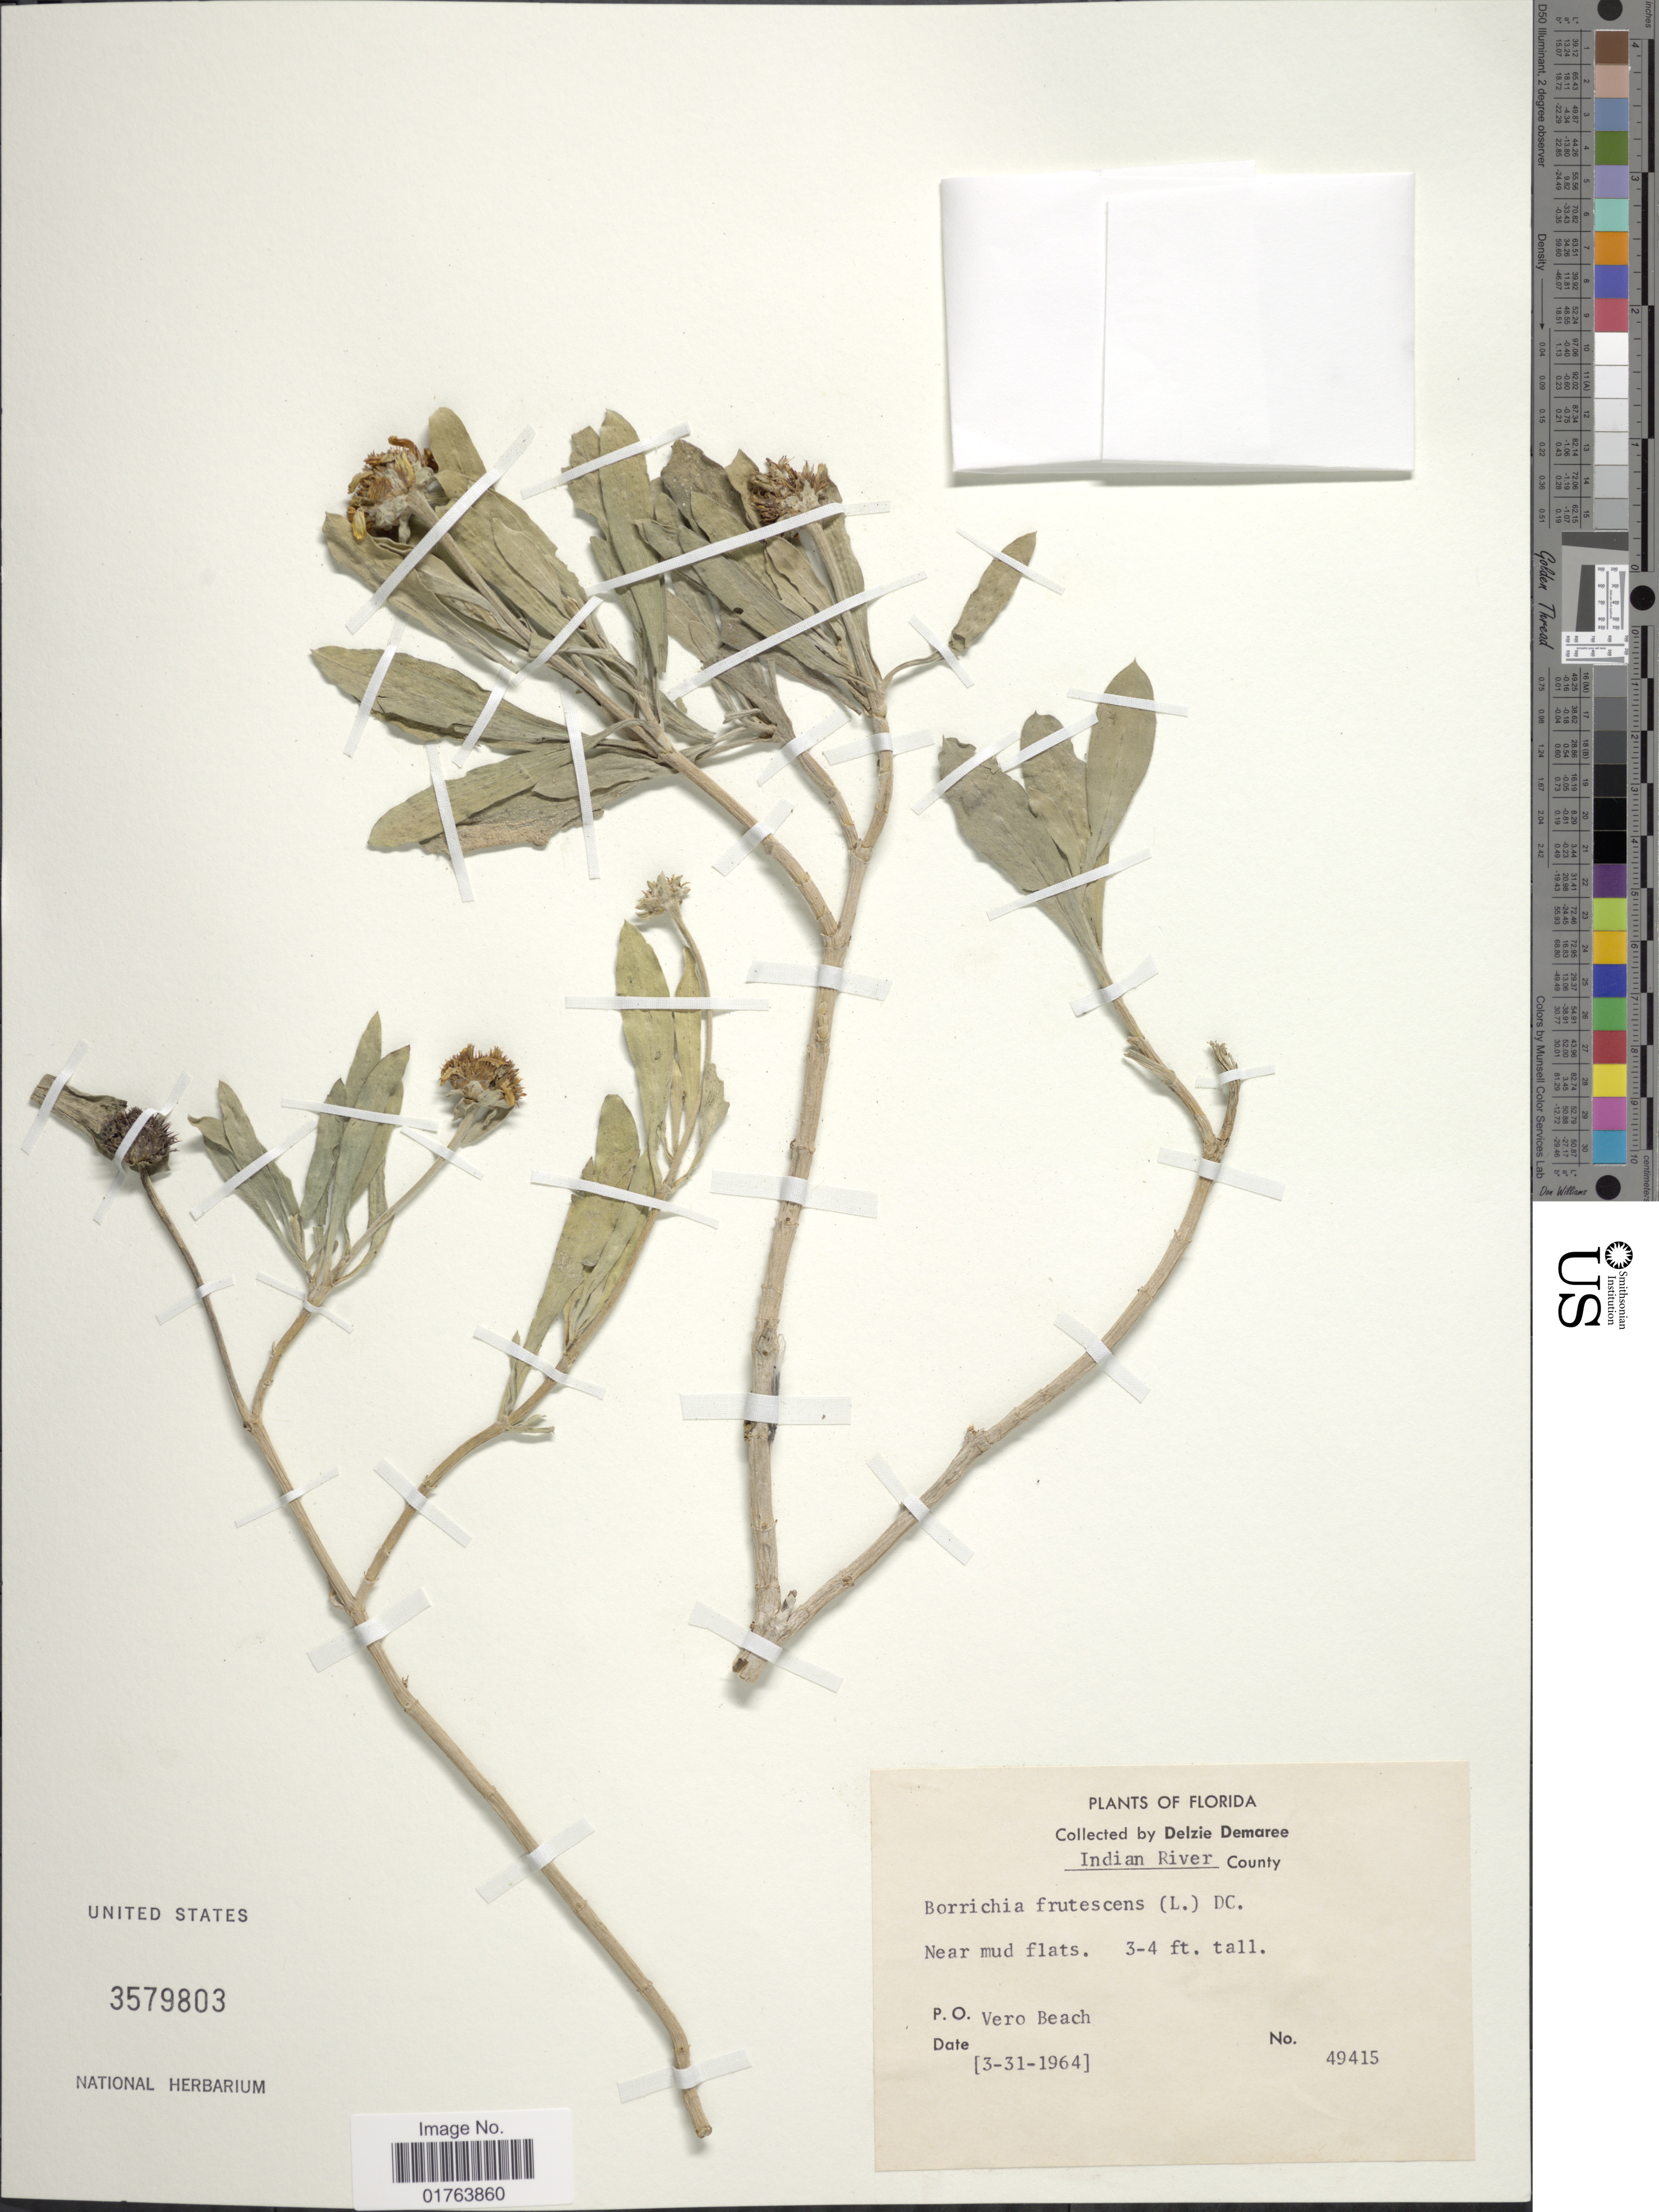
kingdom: Plantae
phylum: Tracheophyta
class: Magnoliopsida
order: Asterales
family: Asteraceae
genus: Borrichia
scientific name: Borrichia frutescens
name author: (L.) DC.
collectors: D. Demaree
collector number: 49415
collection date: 1964-03-31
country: United States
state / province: Florida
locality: Indian River County, P.O. Vero Beach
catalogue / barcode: US 3579803